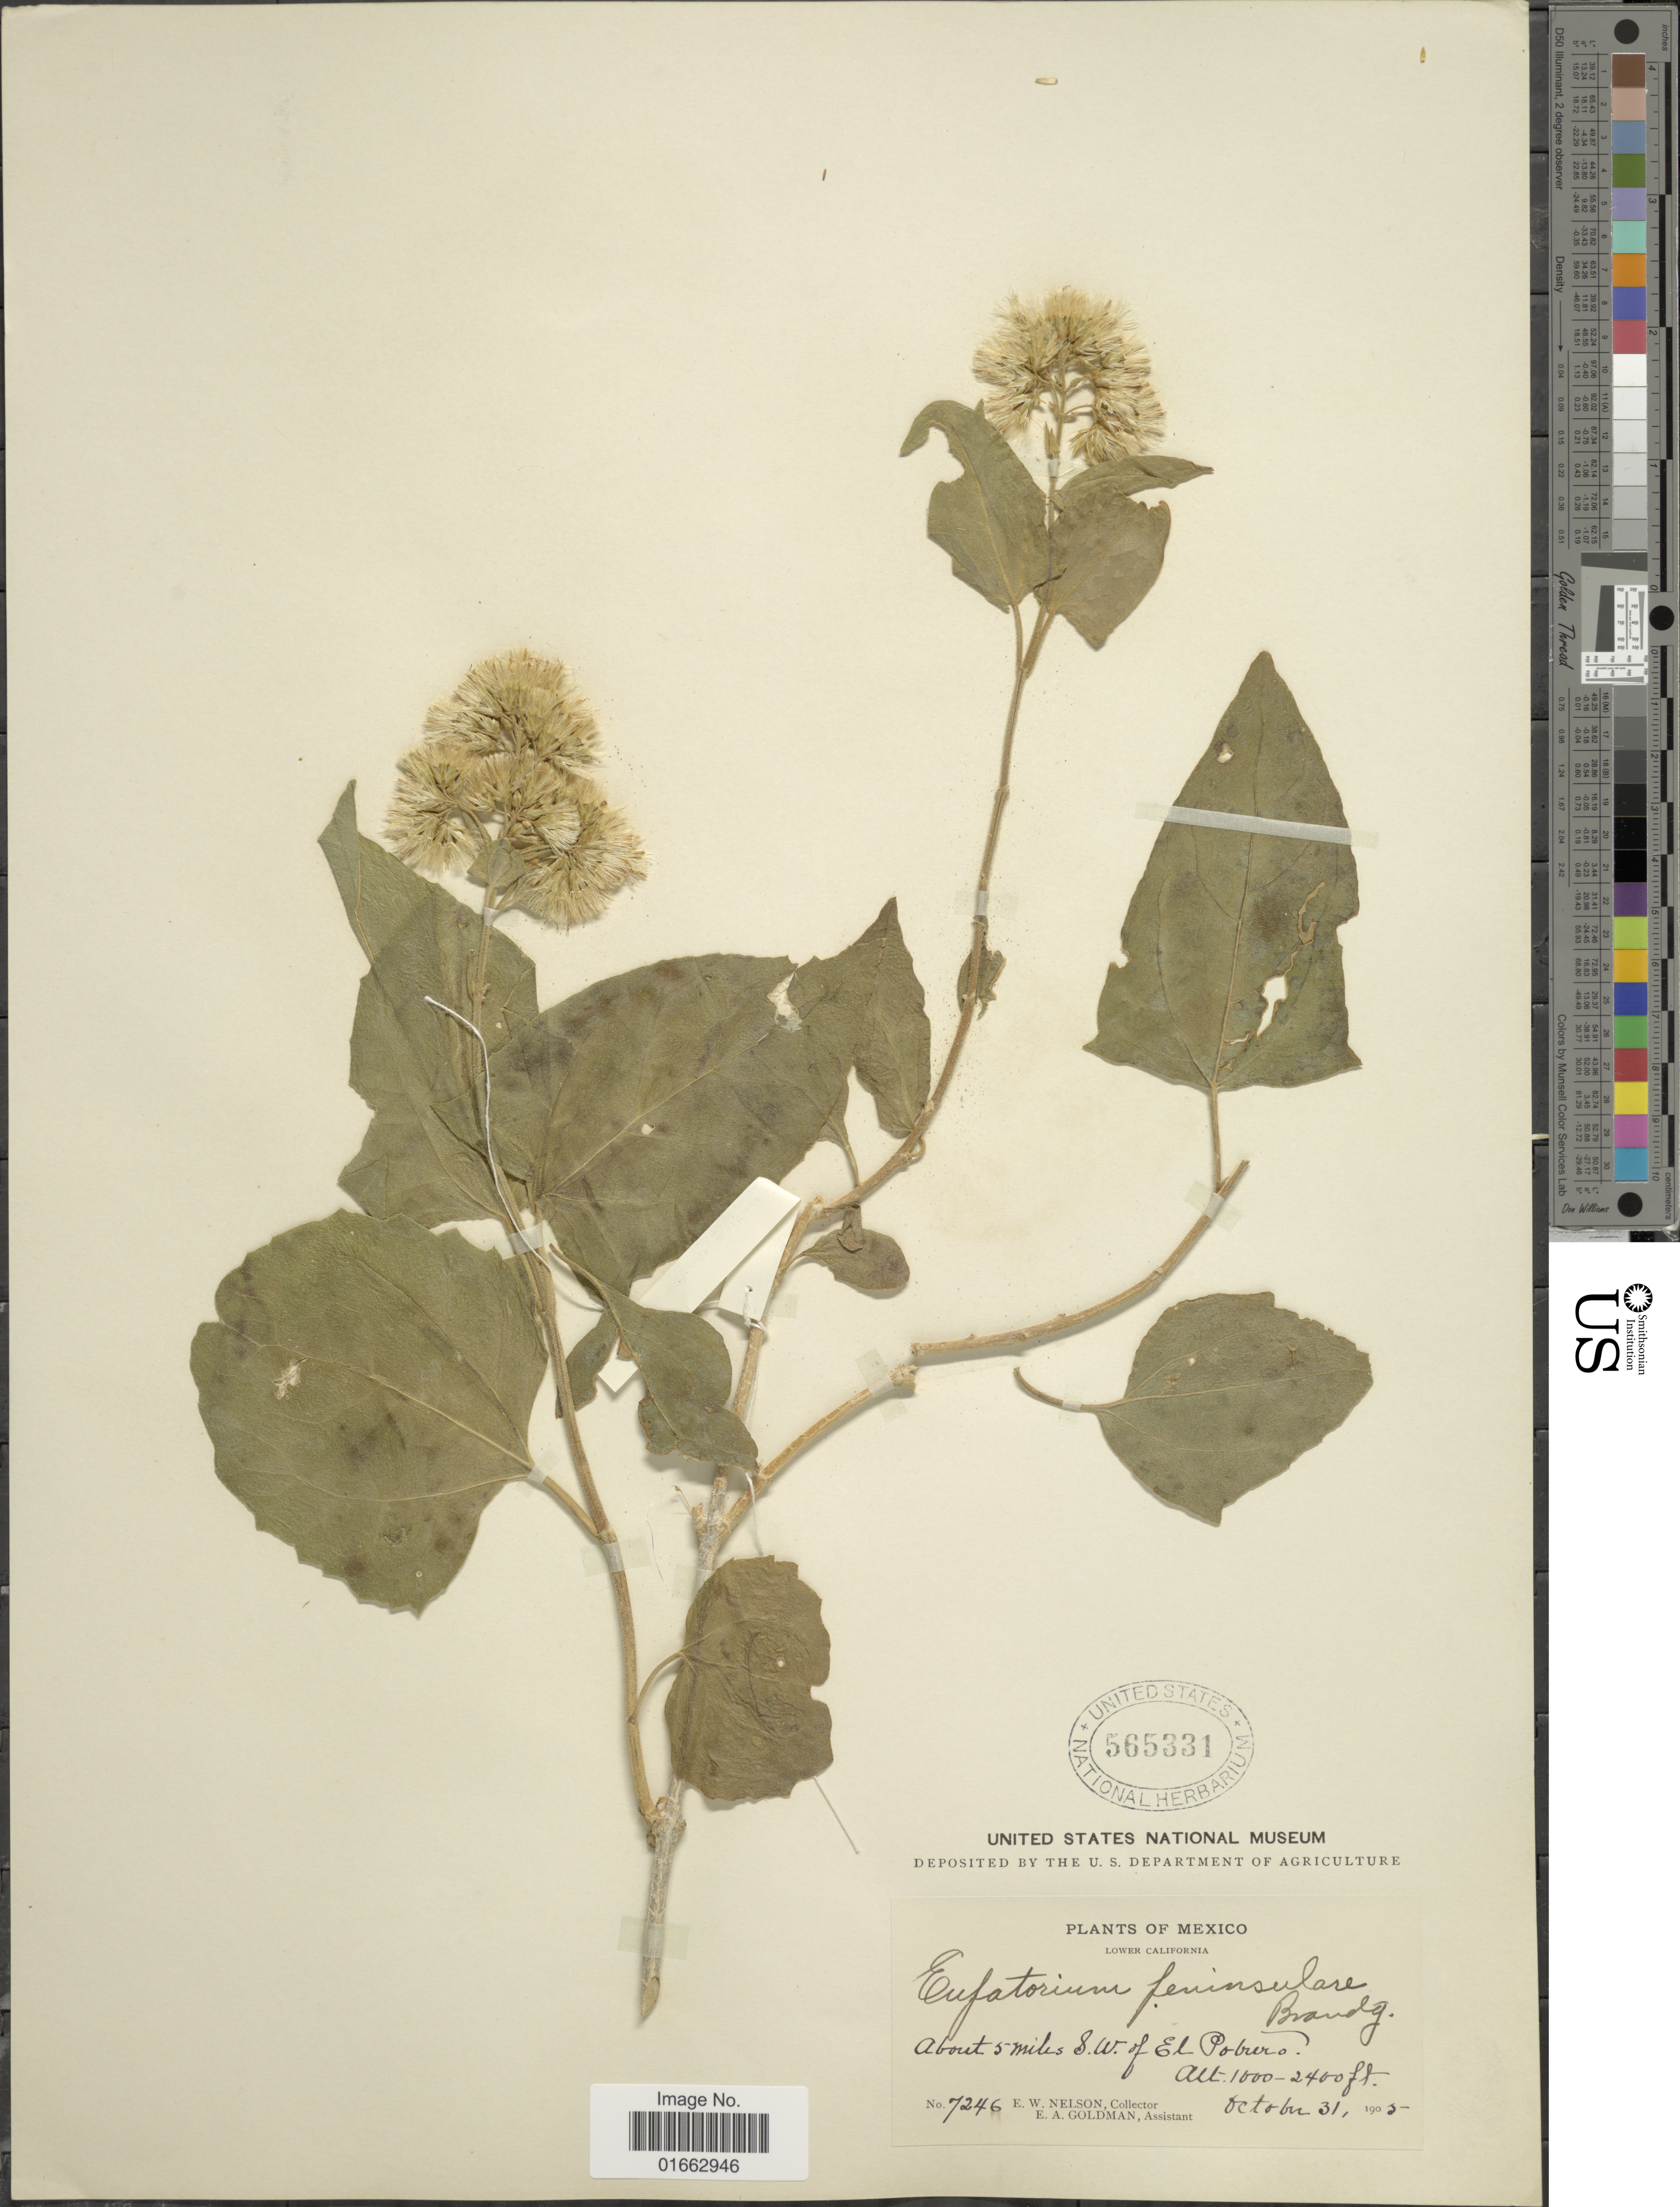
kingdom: Plantae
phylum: Tracheophyta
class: Magnoliopsida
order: Asterales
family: Asteraceae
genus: Critonia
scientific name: Critonia peninsularis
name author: (Brandegee) R.M. King & H. Rob.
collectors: E. W. Nelson & E. A. Goldman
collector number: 7246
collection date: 1905-10-31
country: Mexico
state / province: Baja California Sur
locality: Lower California, about 5 miles S.W. of El Pobrero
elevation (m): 305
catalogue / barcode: US 565331